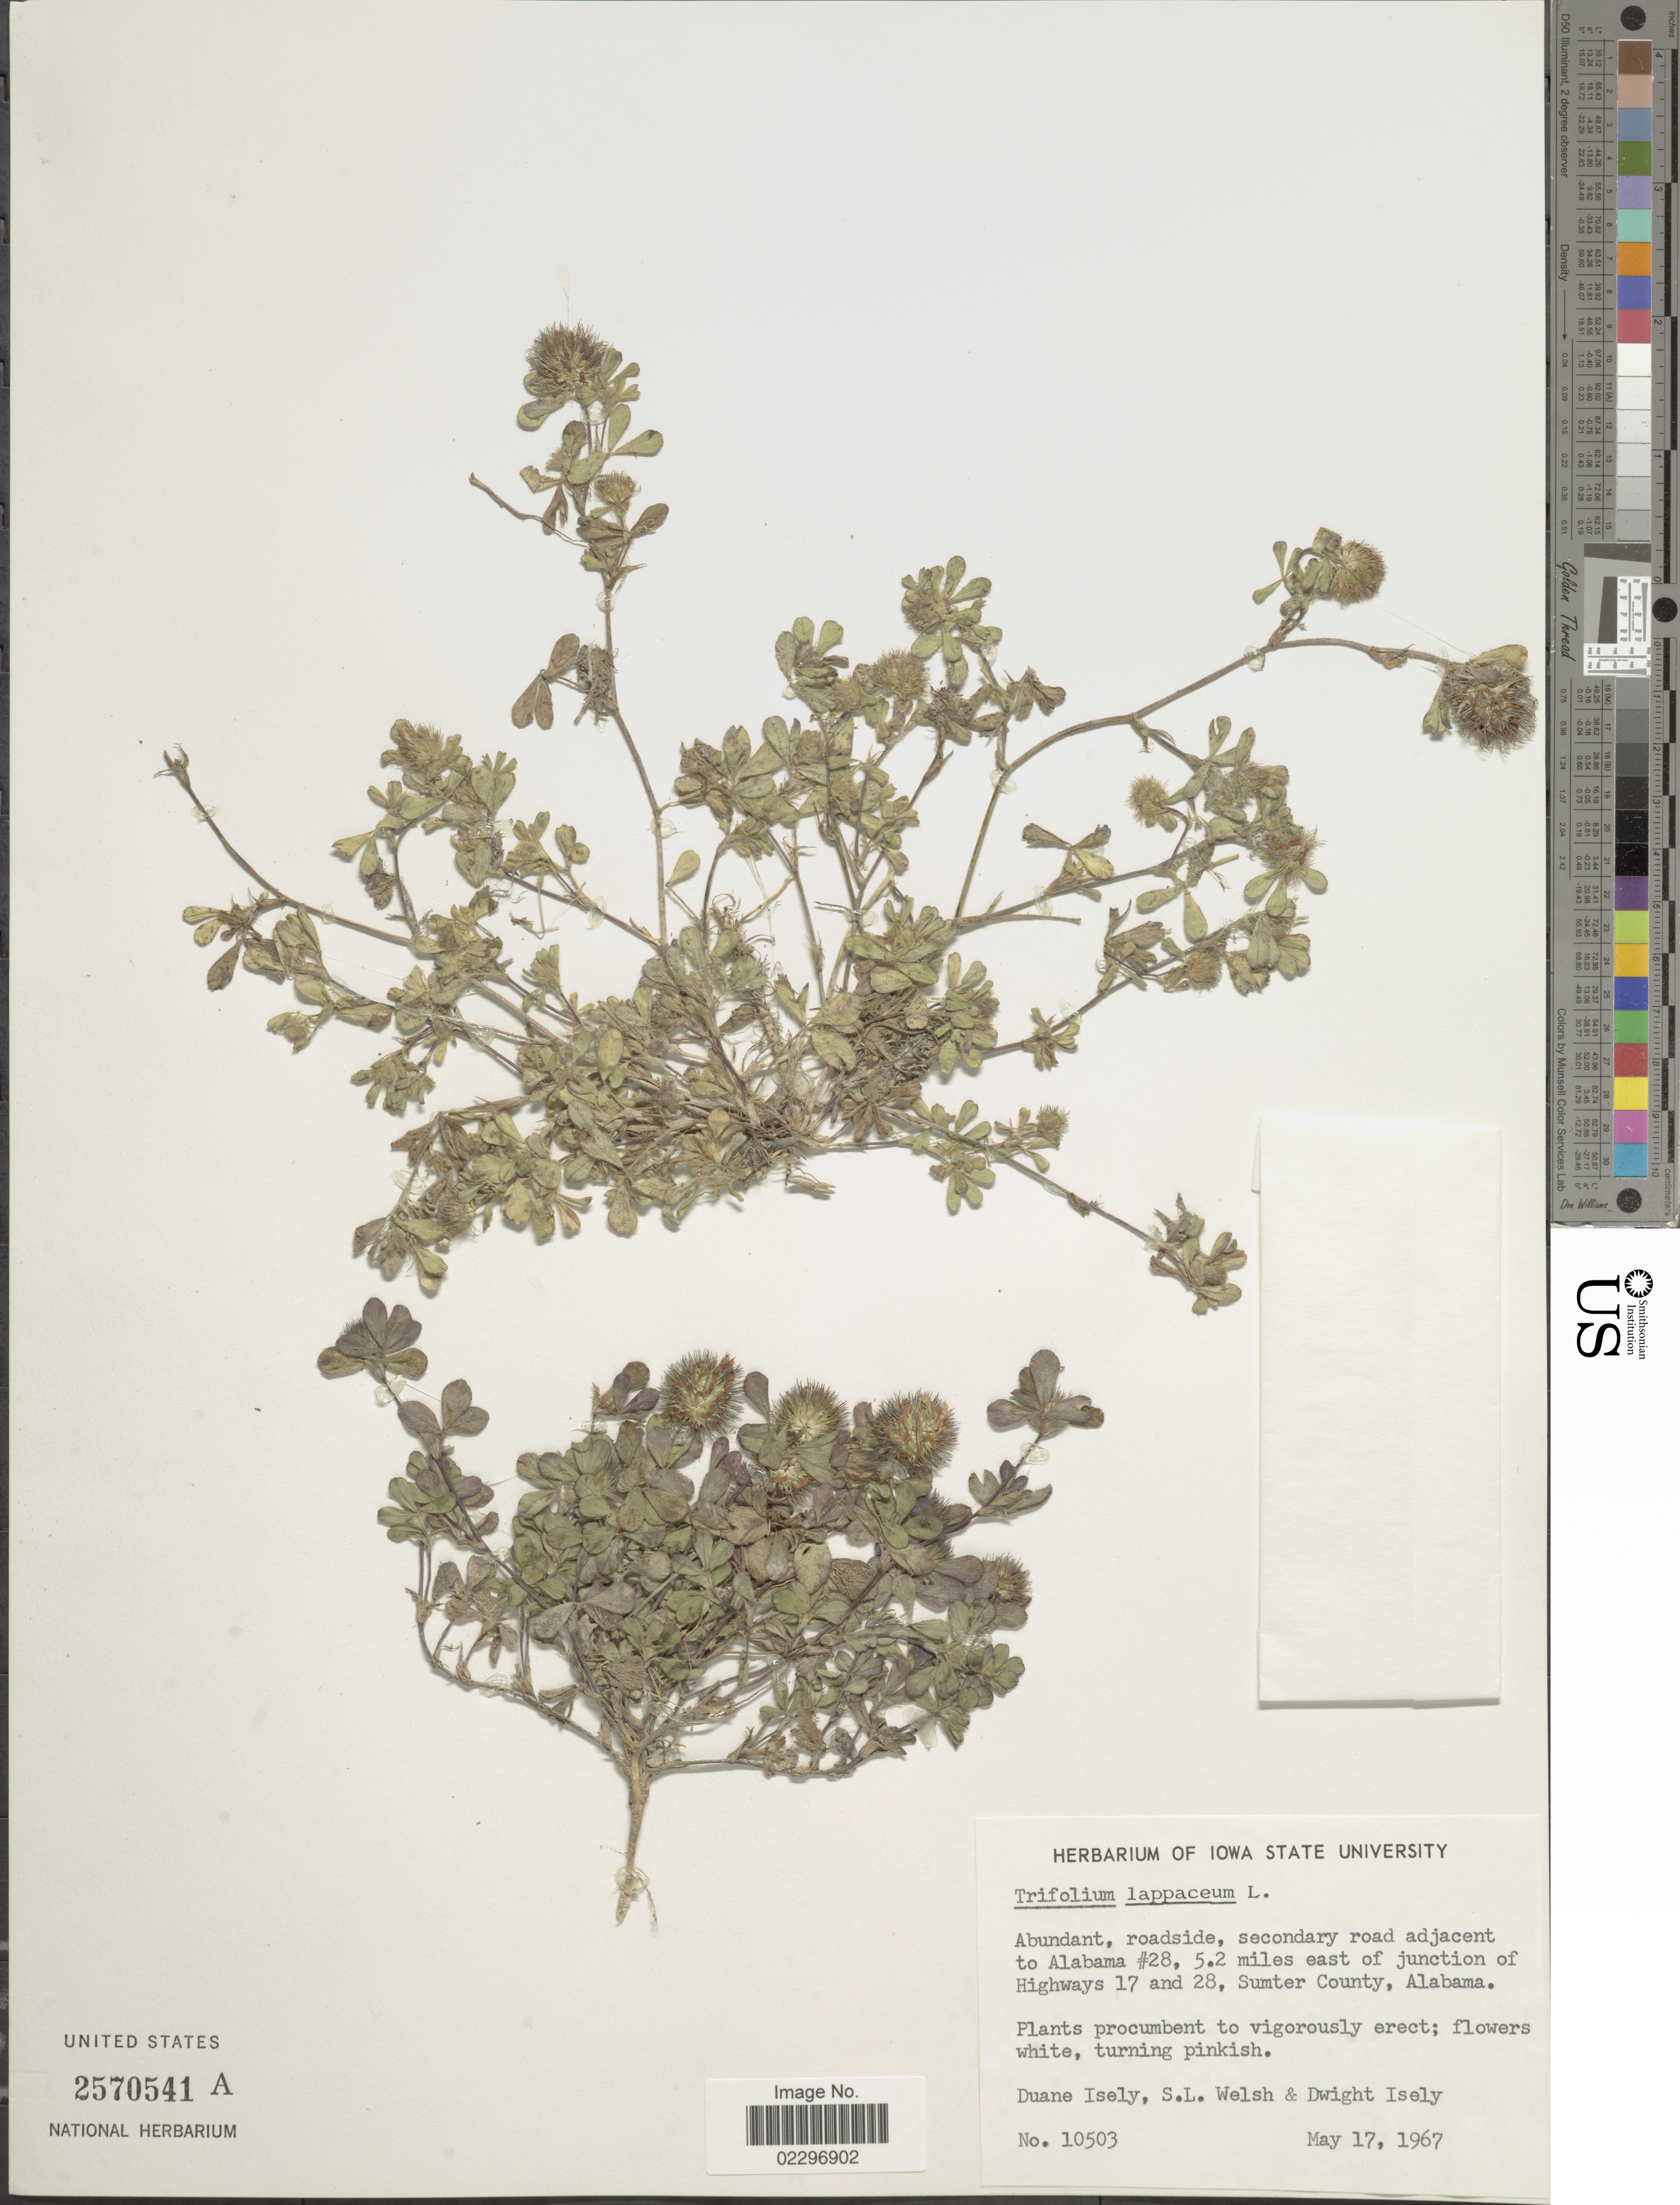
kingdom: Plantae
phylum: Tracheophyta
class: Magnoliopsida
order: Fabales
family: Fabaceae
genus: Trifolium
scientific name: Trifolium lappaceum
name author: L.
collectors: D. Isely, S. Welsh & D. Isely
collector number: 10503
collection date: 1967-05-17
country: United States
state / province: Alabama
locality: Abundant, roadside,s econdary road adjacent to Alabama #28, 5.2 miles east of junction of Highways 17 and 28, Sumter County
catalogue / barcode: US 2570541A